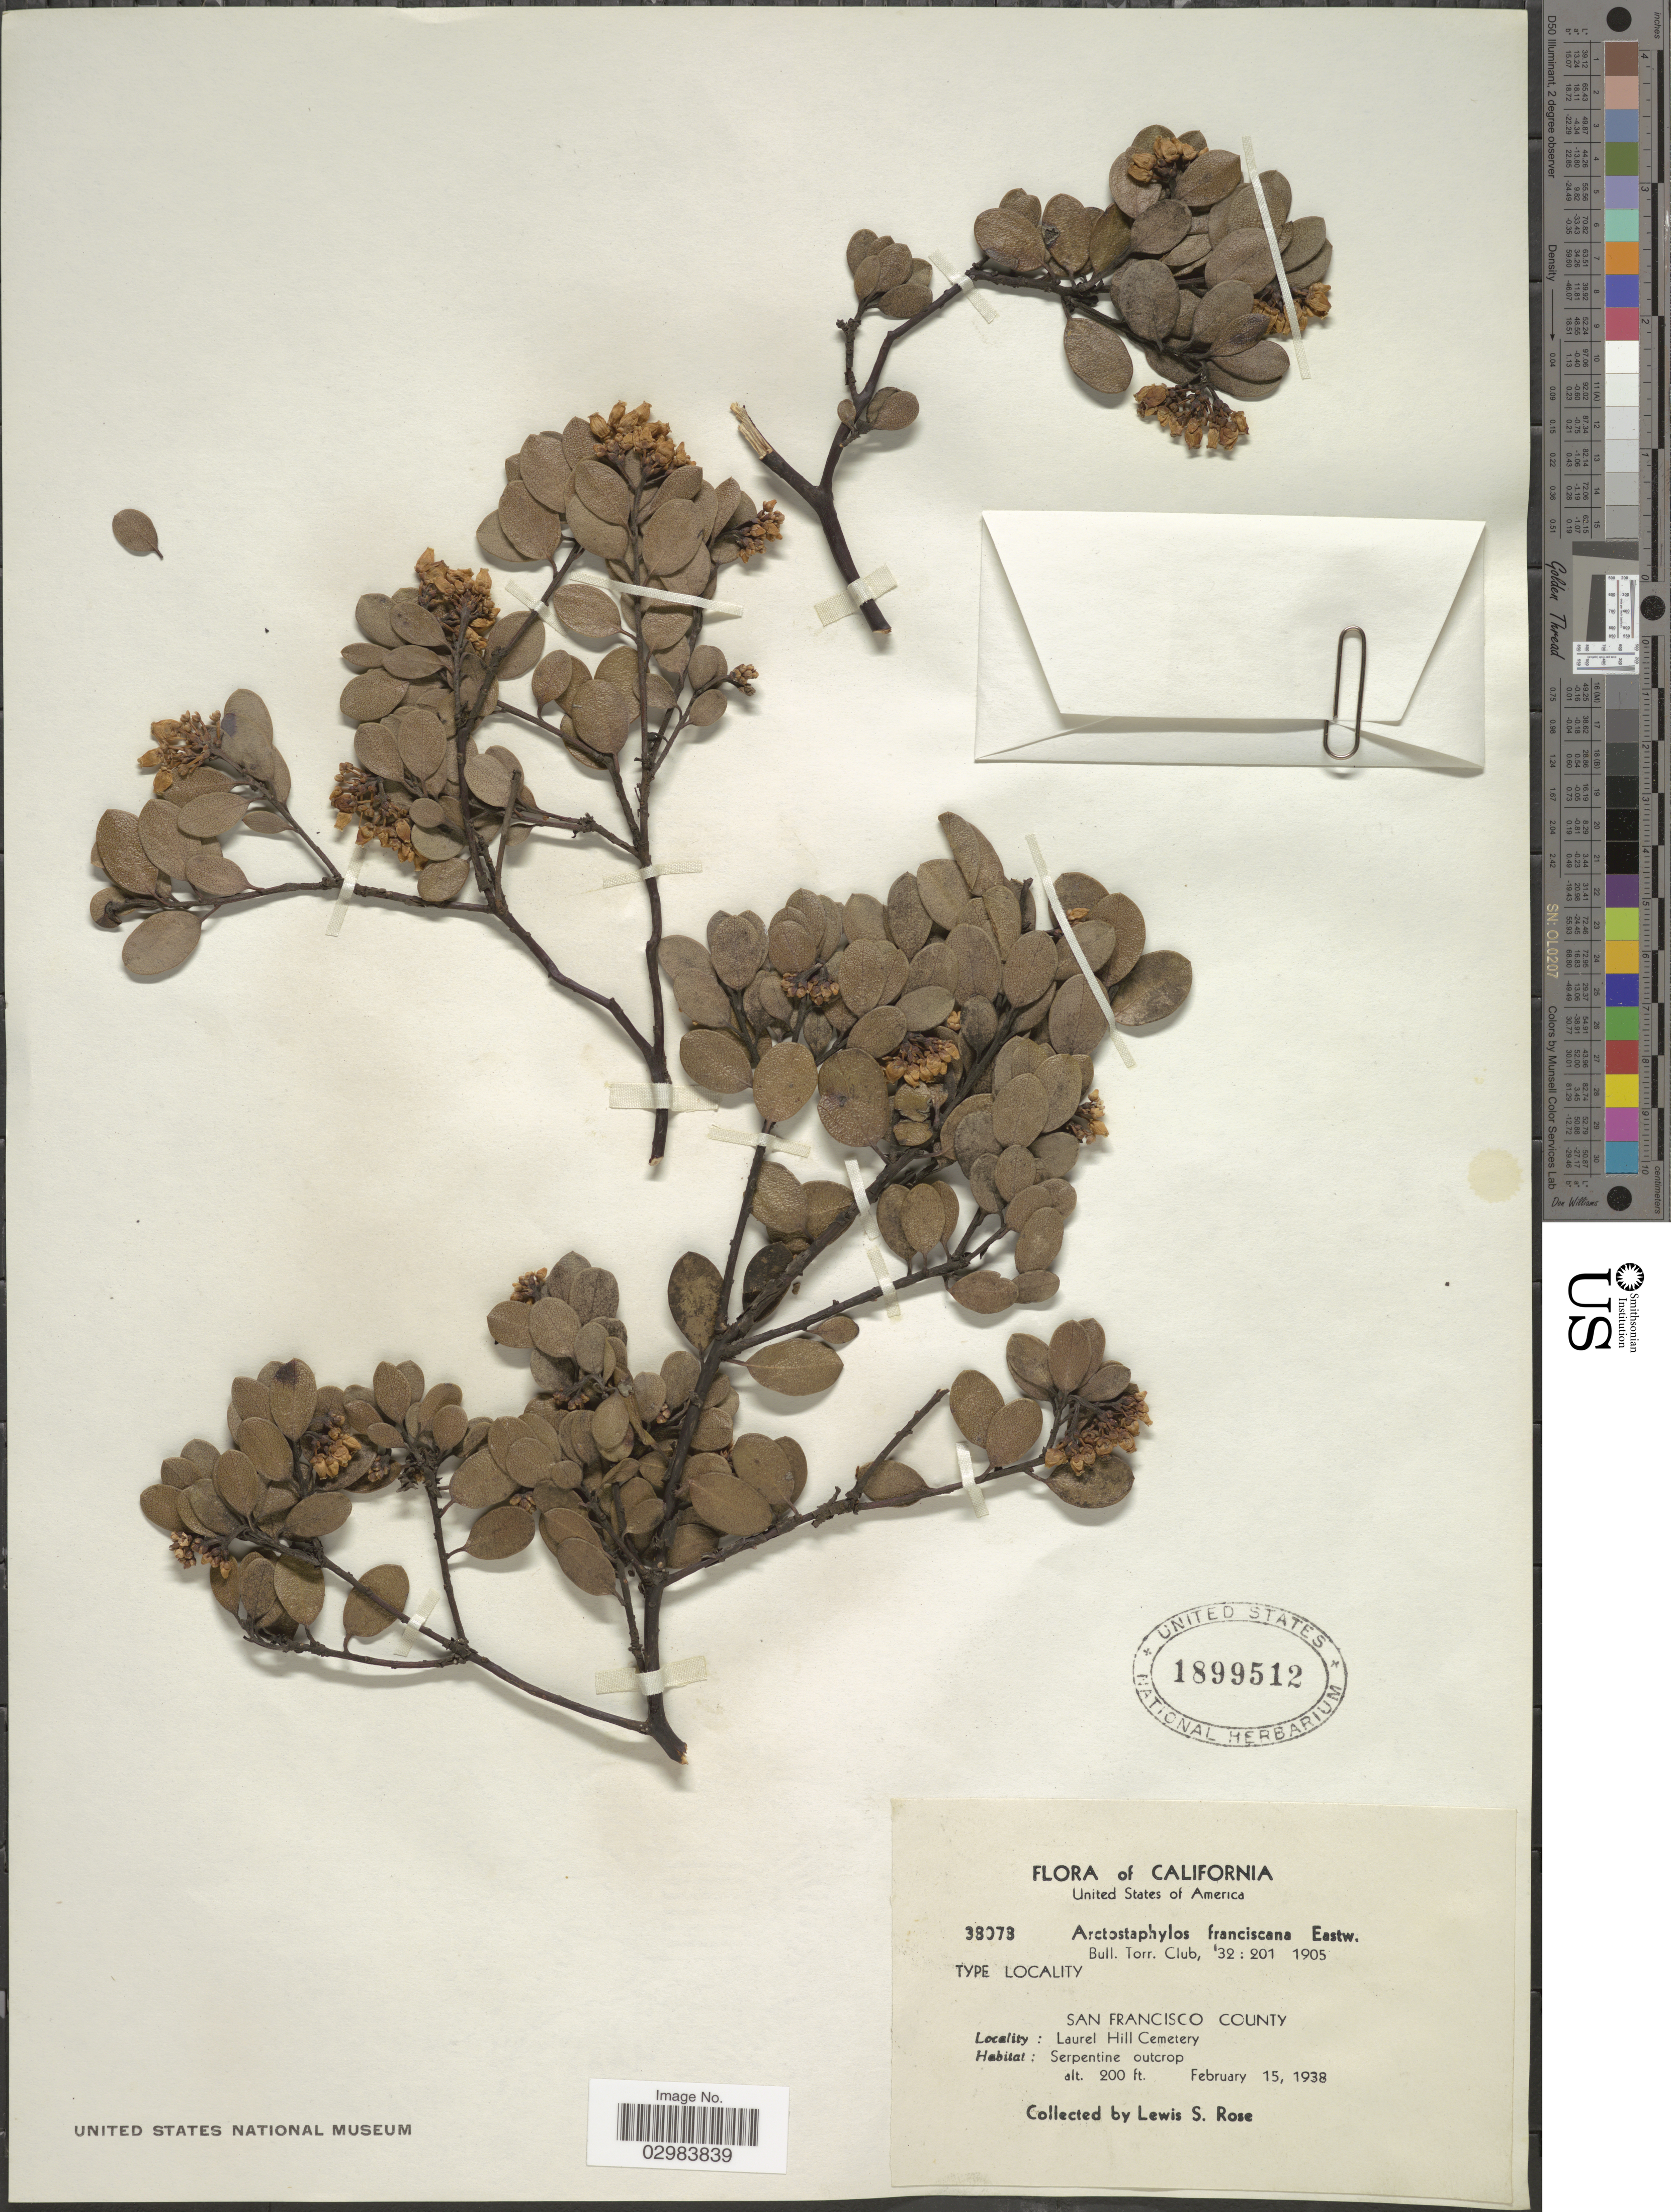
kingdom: Plantae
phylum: Tracheophyta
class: Magnoliopsida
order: Ericales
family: Ericaceae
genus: Arctostaphylos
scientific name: Arctostaphylos franciscana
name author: Eastw.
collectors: L. S. Rose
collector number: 38078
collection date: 1938-02-15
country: United States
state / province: California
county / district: San Francisco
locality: San Francisco County, Laurel Hill Cemetery.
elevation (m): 61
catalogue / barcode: US 1899512